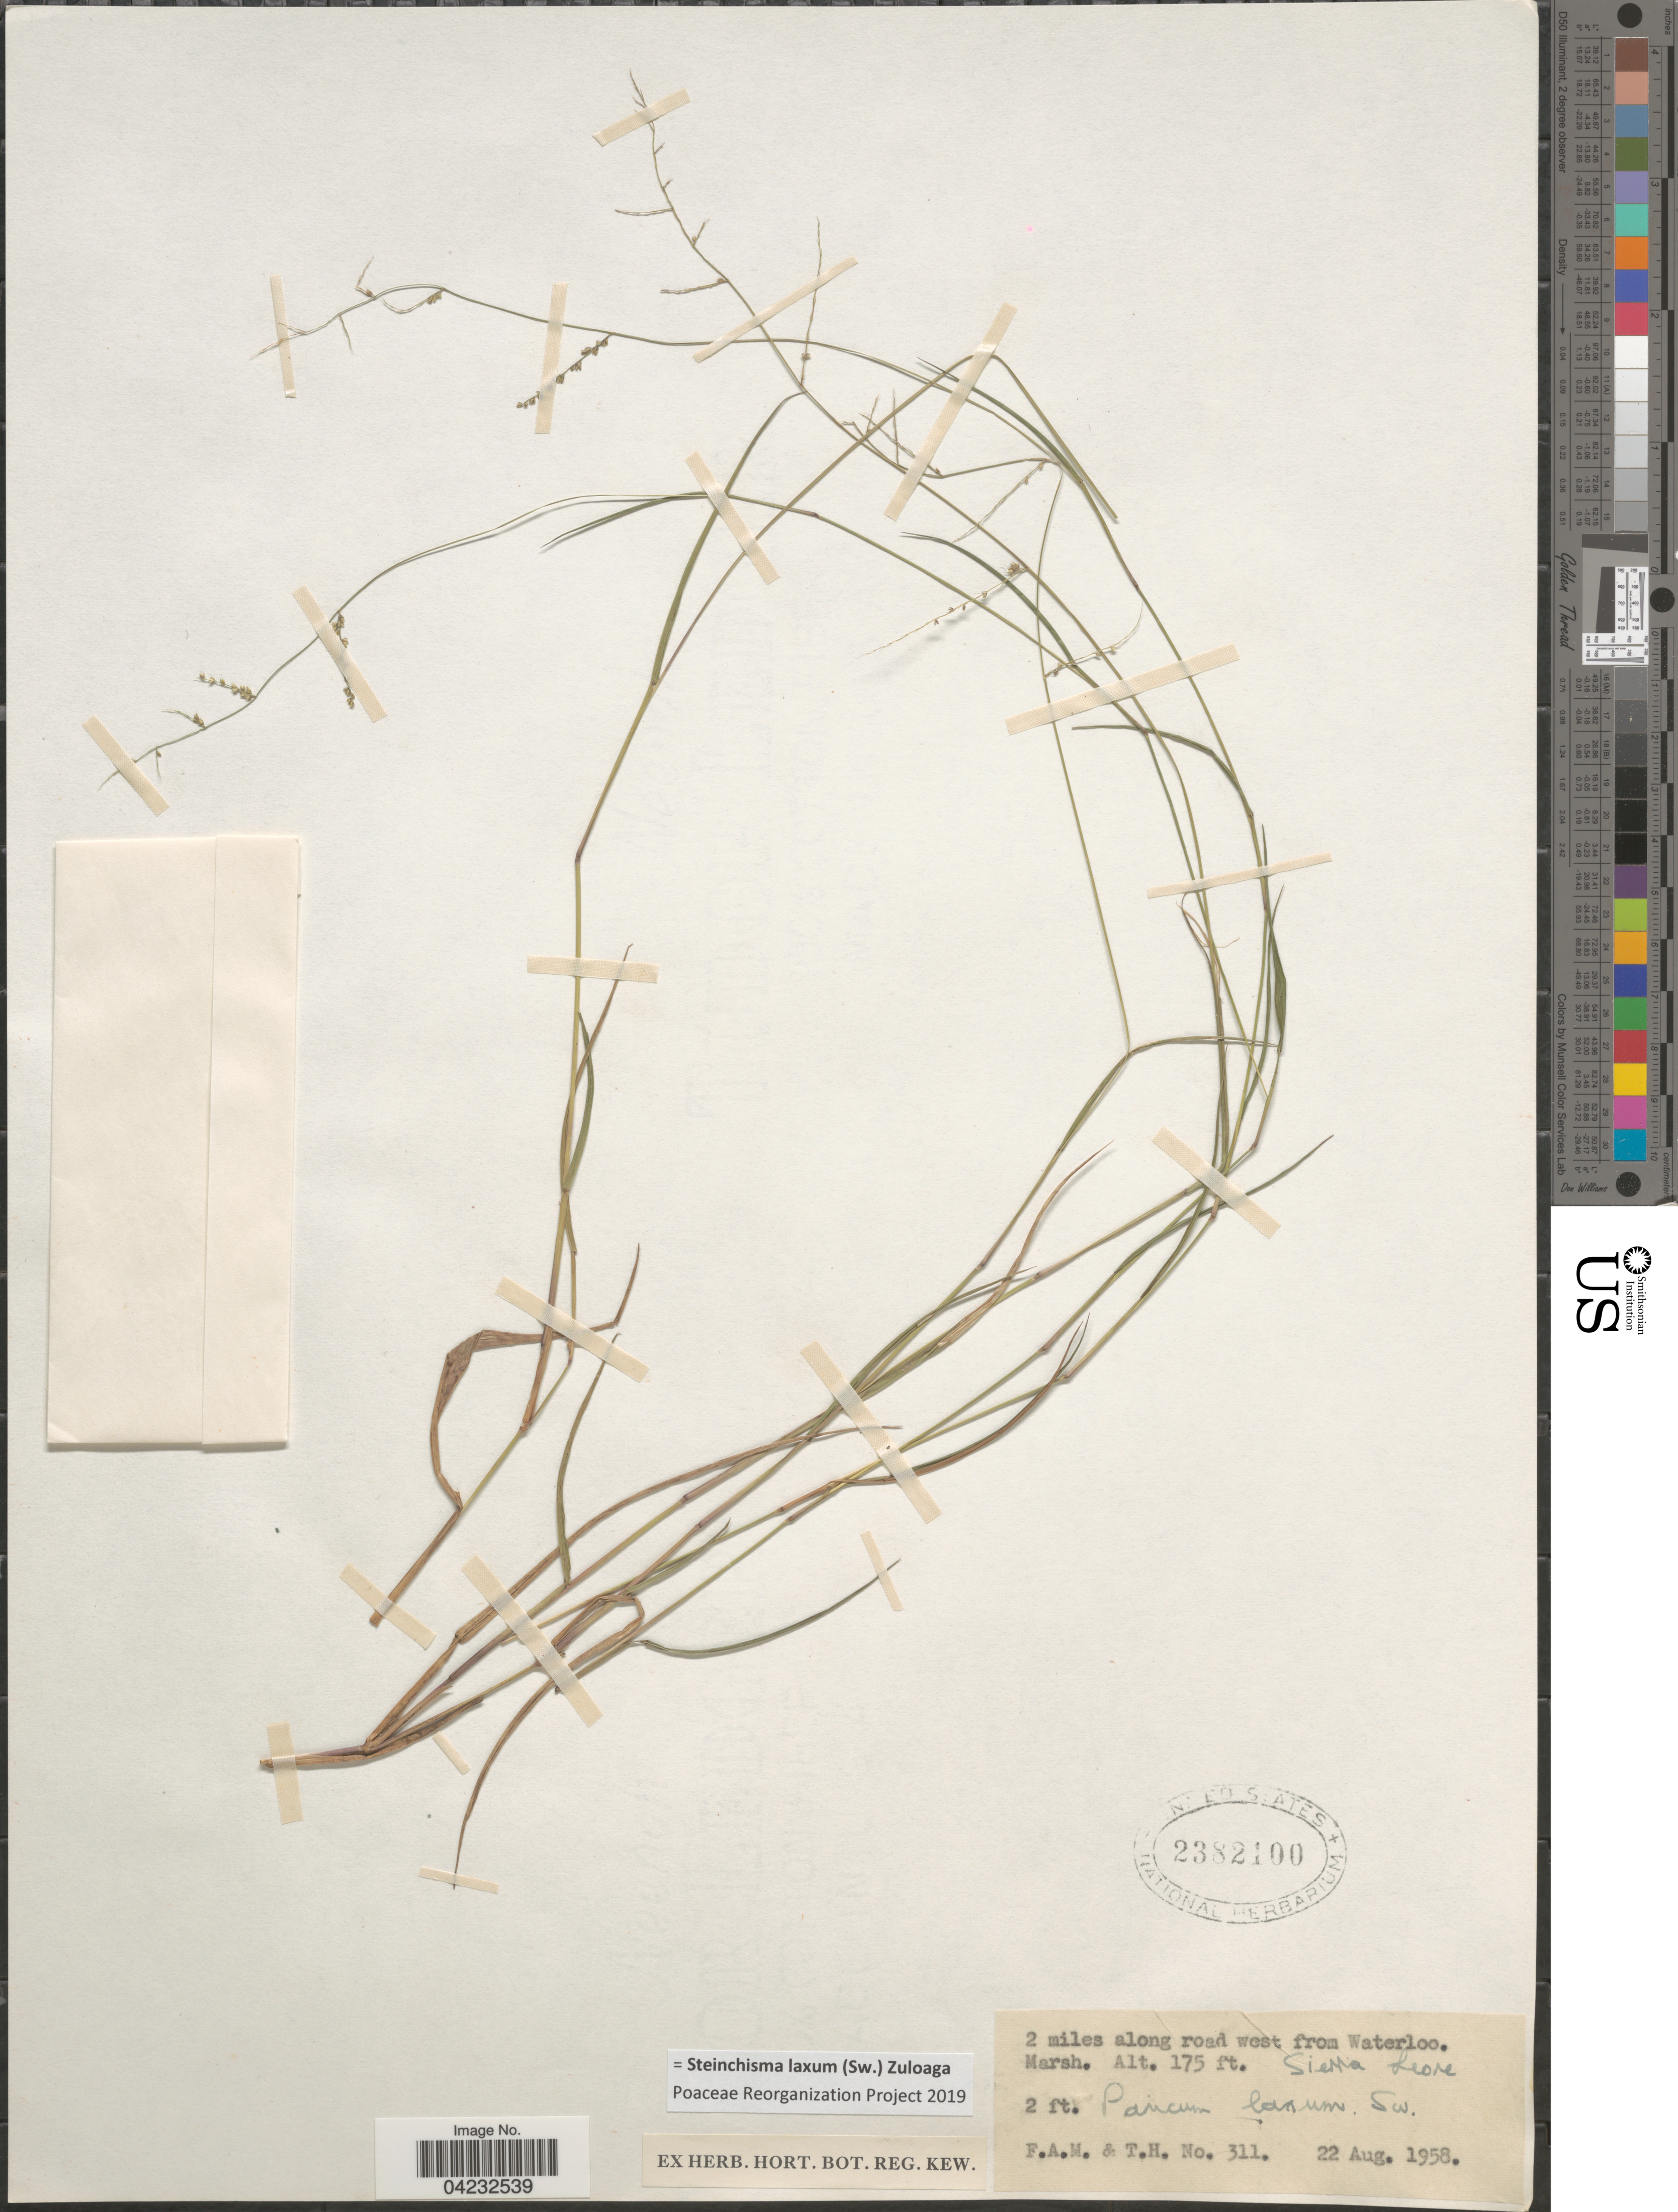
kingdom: Plantae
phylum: Tracheophyta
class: Liliopsida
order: Poales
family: Poaceae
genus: Steinchisma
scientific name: Steinchisma laxum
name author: (Sw.) Zuloaga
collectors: F. A. M. & T. H.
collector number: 311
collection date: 1958-08-22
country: Sierra Leone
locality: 2 miles along road west from Waterloo.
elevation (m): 53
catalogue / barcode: US 2382100